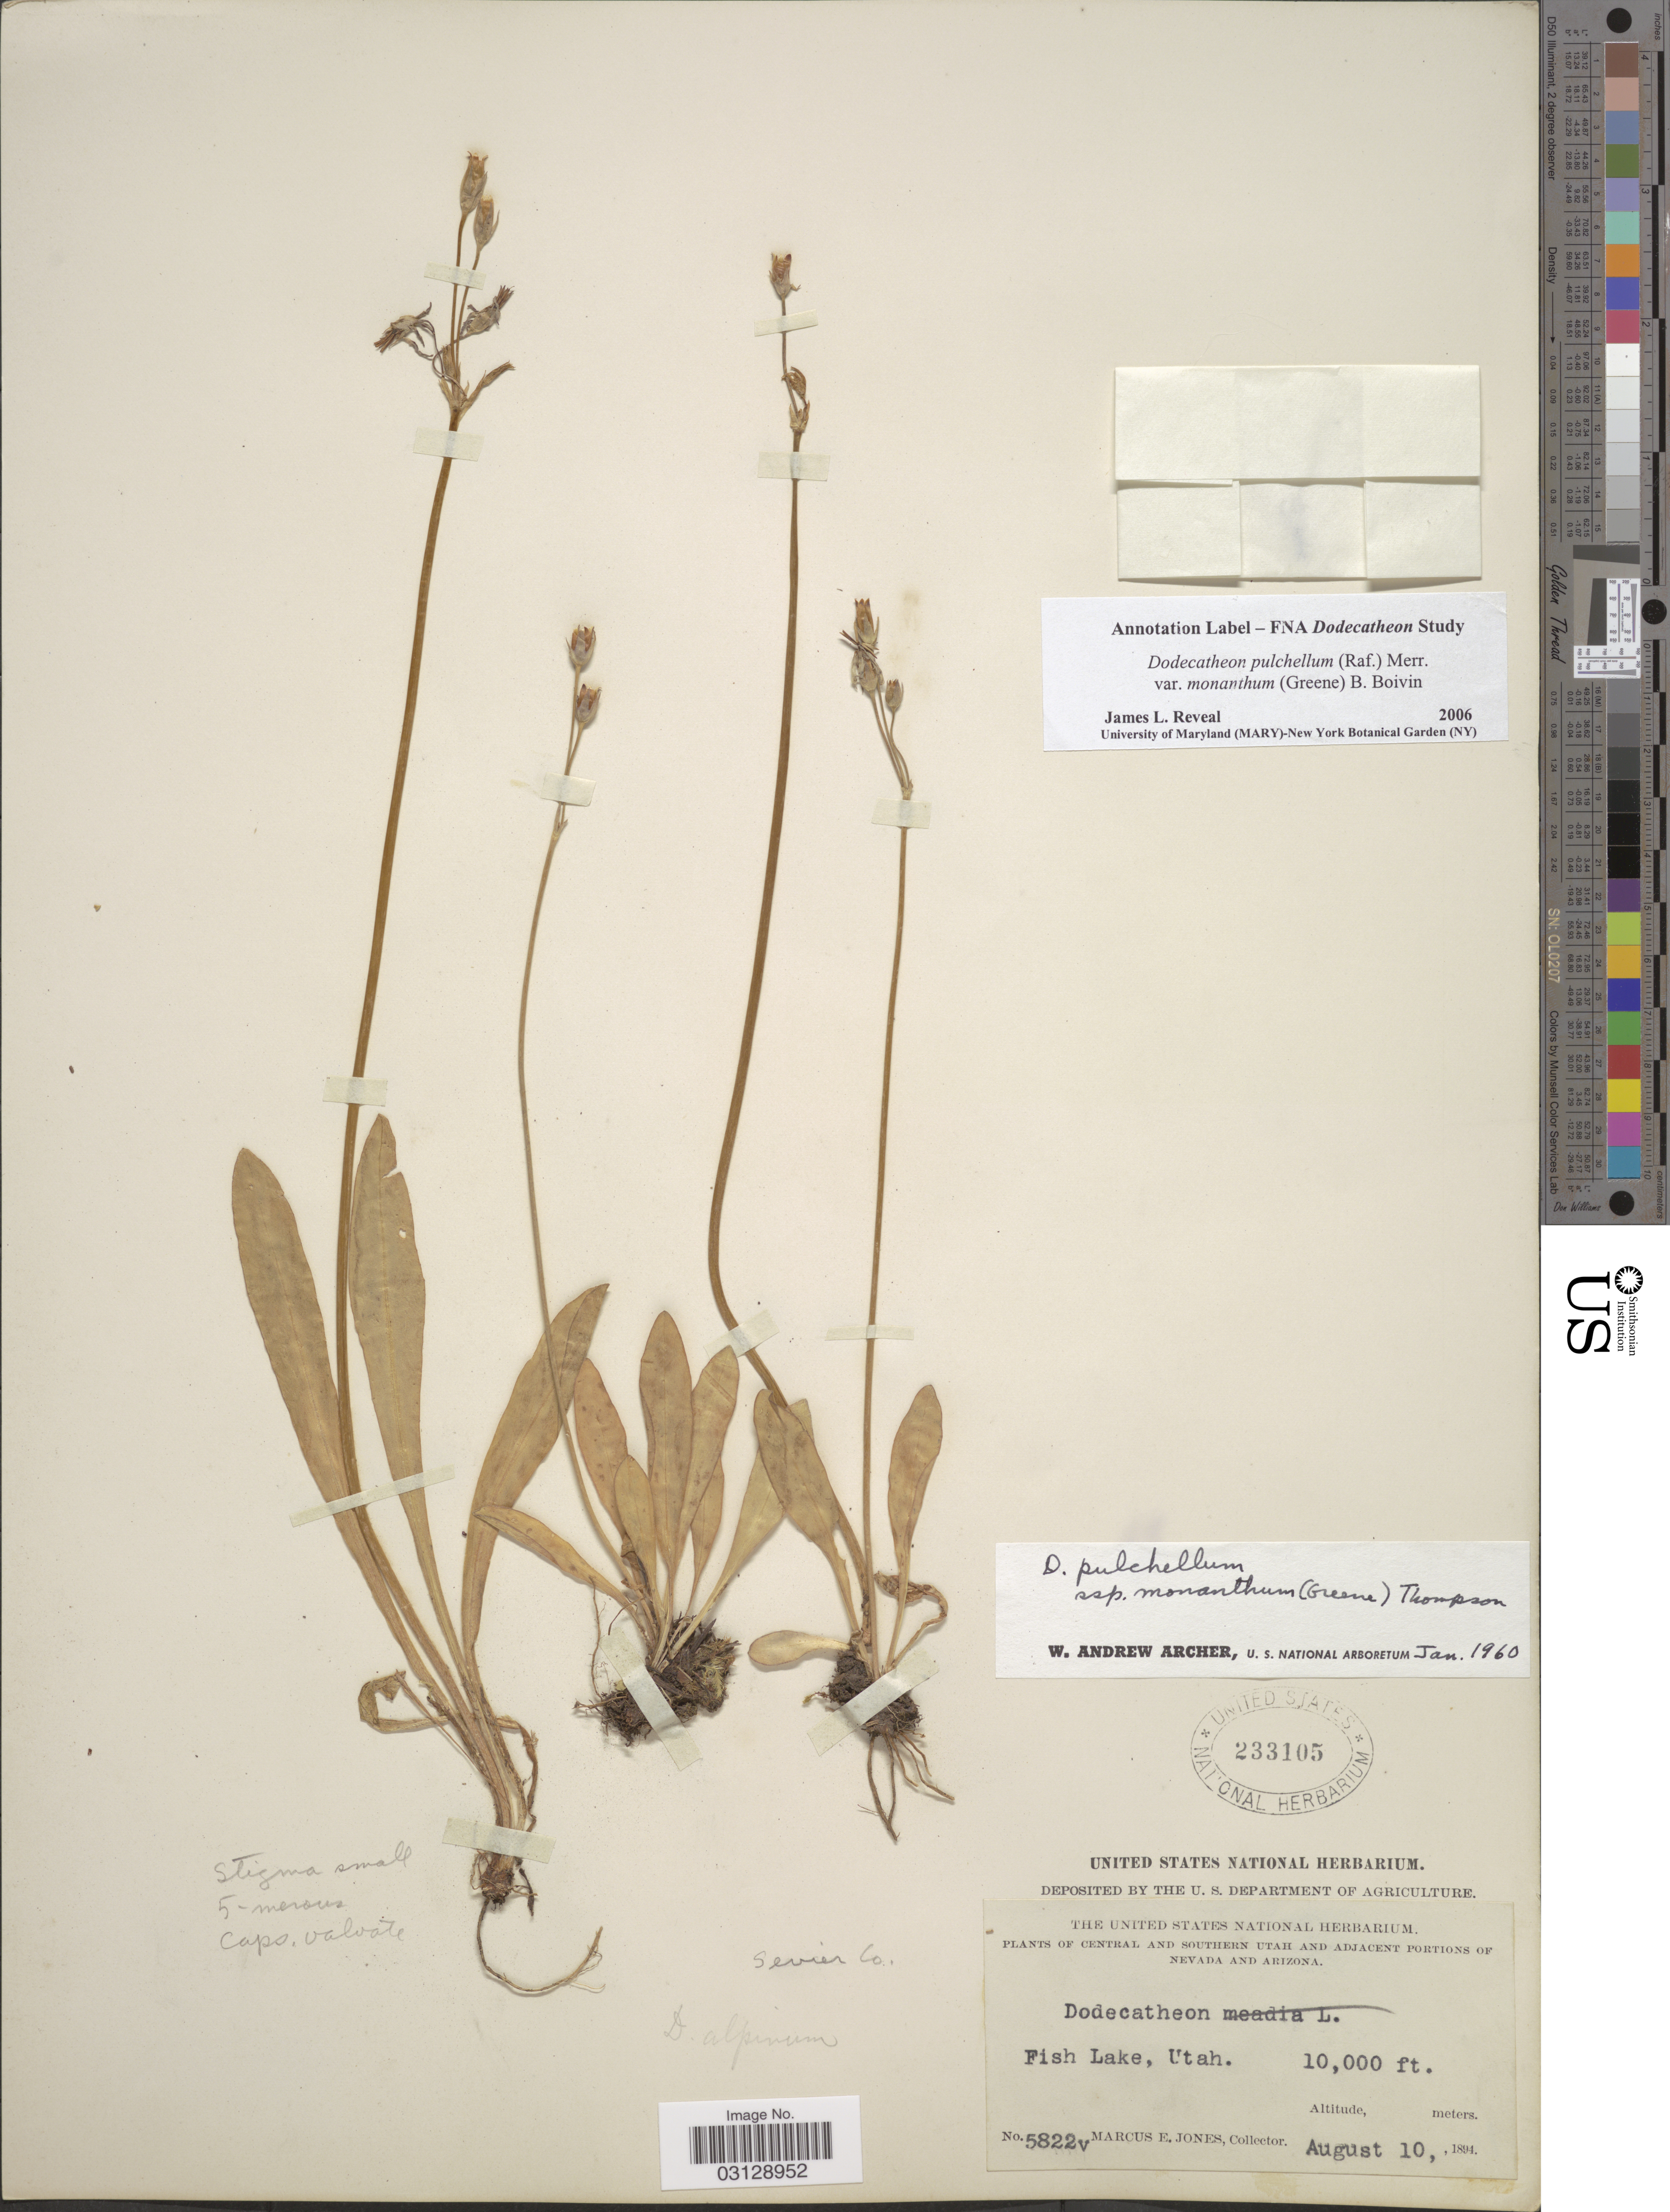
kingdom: Plantae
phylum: Tracheophyta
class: Magnoliopsida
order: Ericales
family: Primulaceae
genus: Dodecatheon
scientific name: Dodecatheon pulchellum subsp. monanthum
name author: (Greene) H.J. Thomps. ex Munz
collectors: M. E. Jones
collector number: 5822v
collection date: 1894-08-10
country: United States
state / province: Utah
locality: Central and Southern Utah. Fish Lake. Sevier Co.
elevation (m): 3048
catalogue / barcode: US 233105